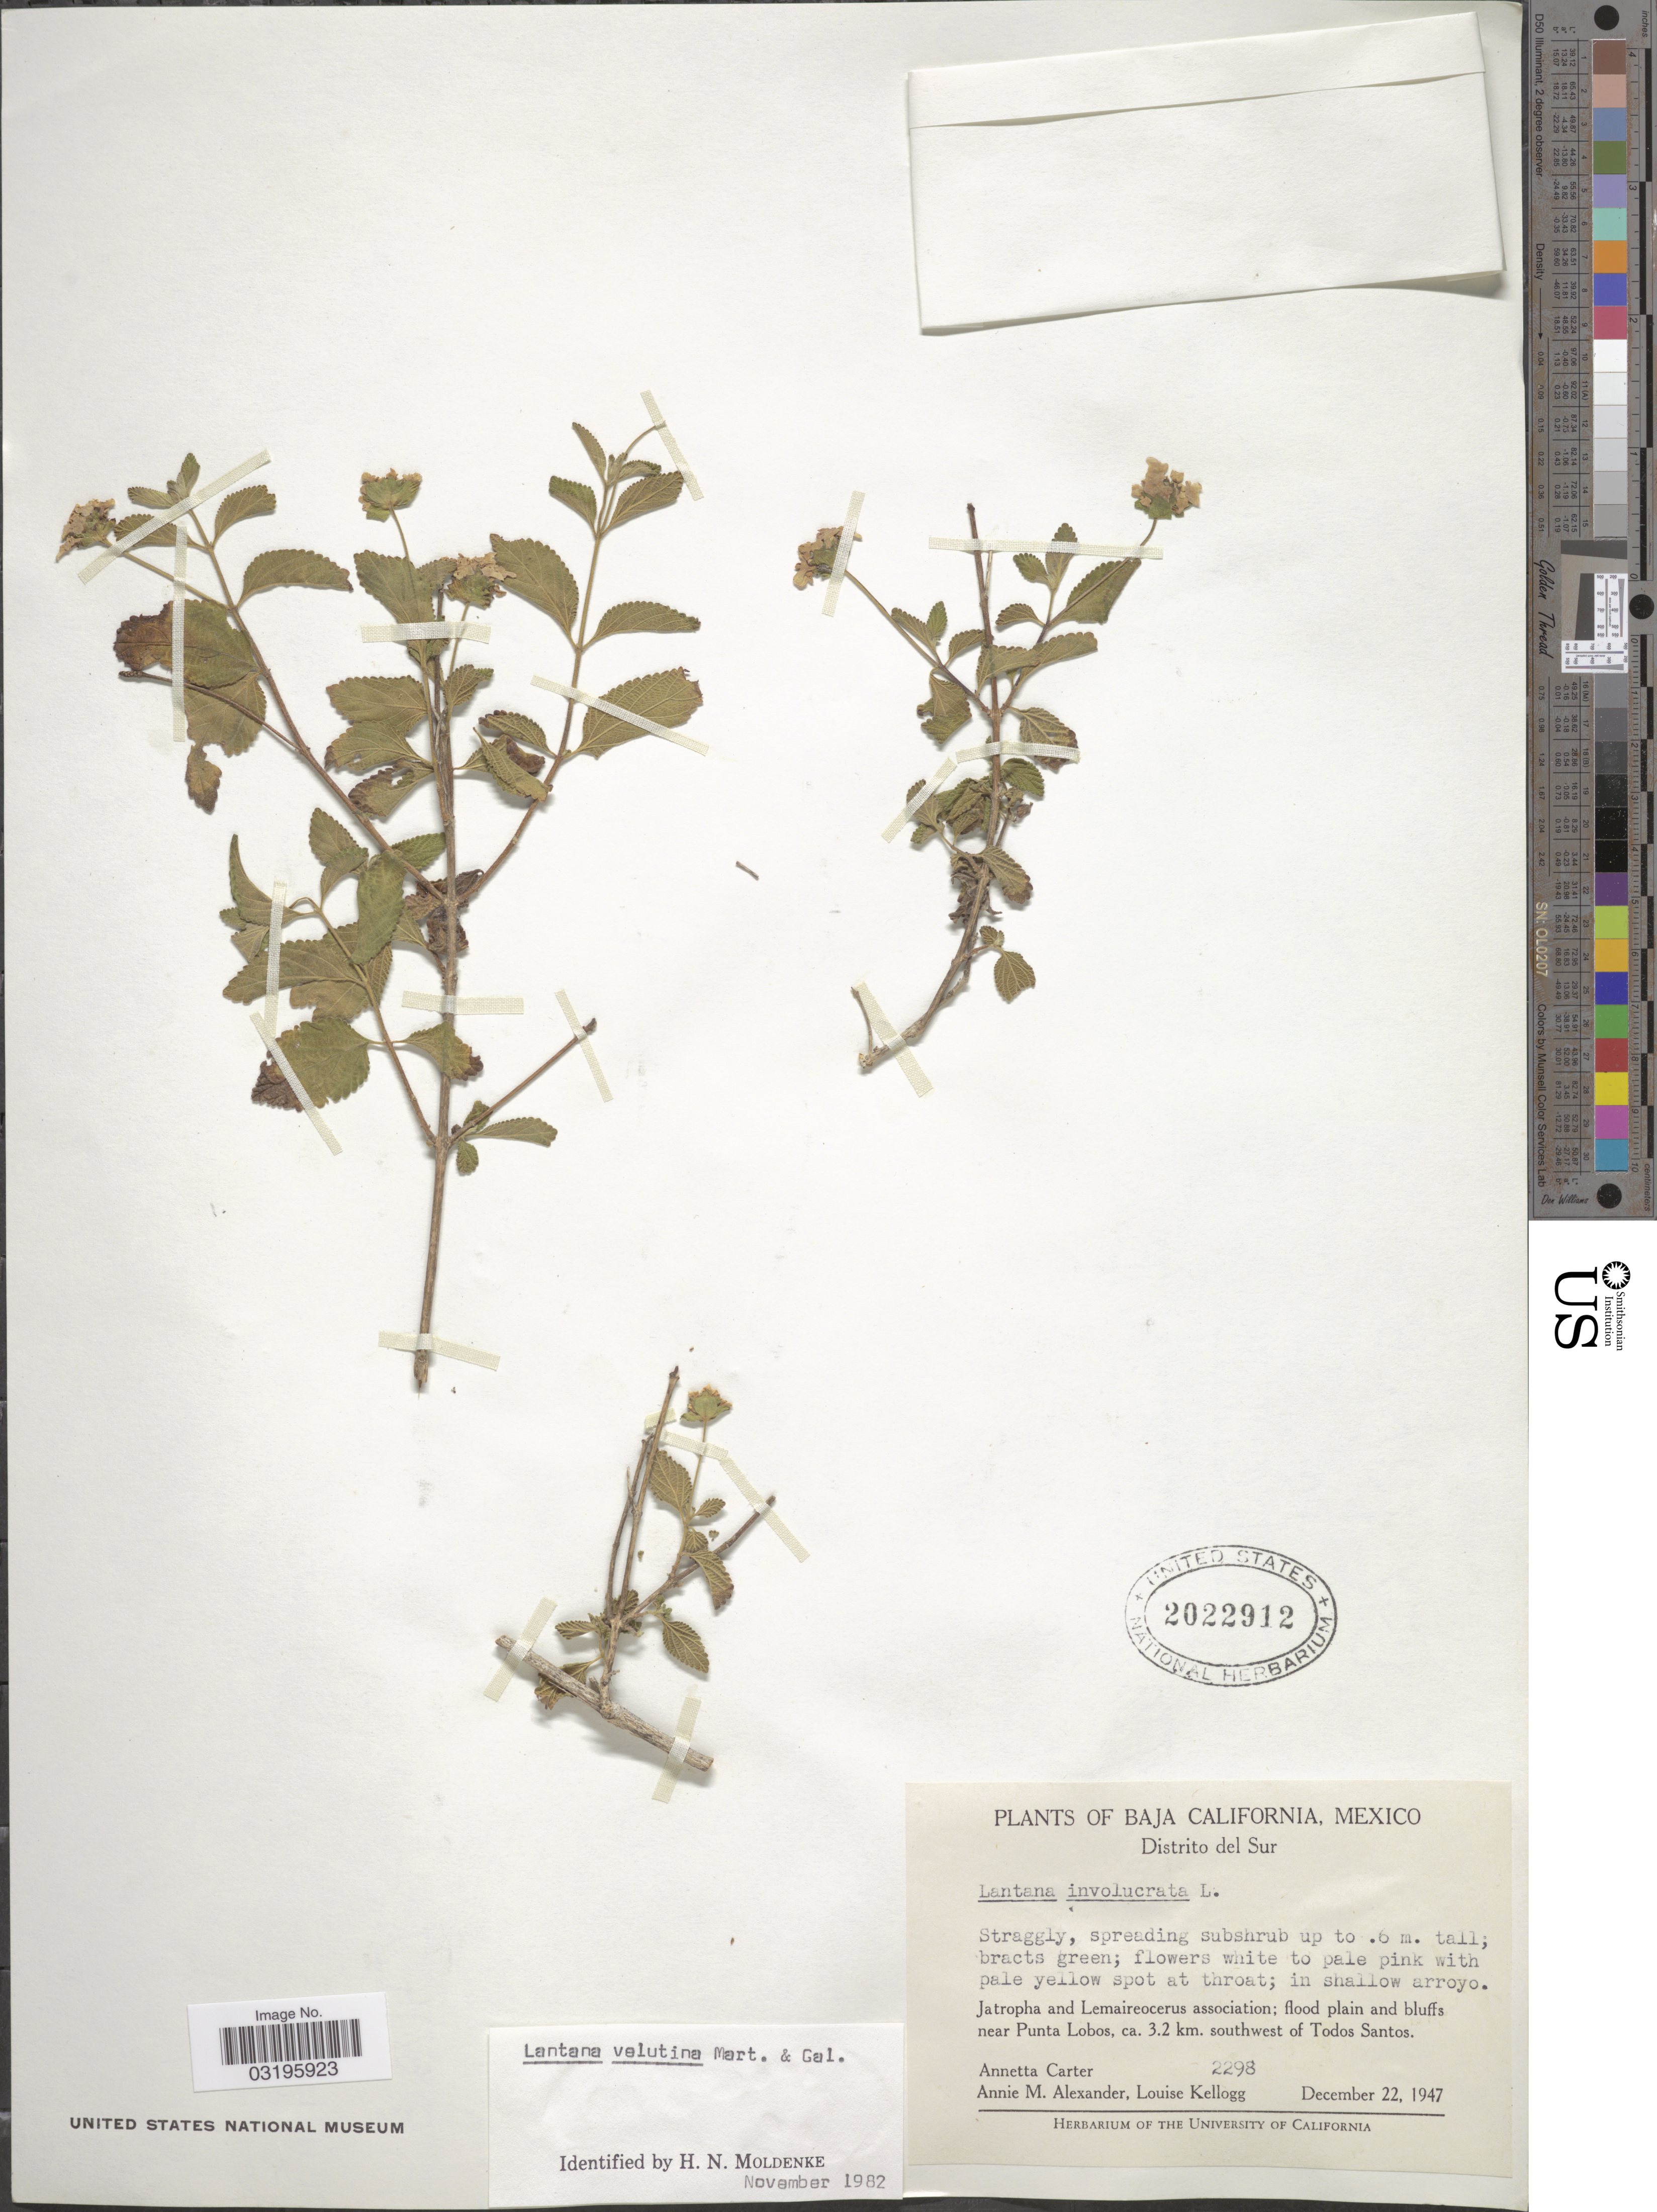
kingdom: Plantae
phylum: Tracheophyta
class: Magnoliopsida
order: Lamiales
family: Verbenaceae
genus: Lantana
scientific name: Lantana velutina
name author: M. Martens & Galeotti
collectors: A. Carter, A. M. Alexander & L. Kellog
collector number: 2298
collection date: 1947-12-22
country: Mexico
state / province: Baja California Sur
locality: Distrito del Sur. Near Punta Lobos, ca. 3.2 km. southwest of Todos Santos.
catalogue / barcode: US 2022912